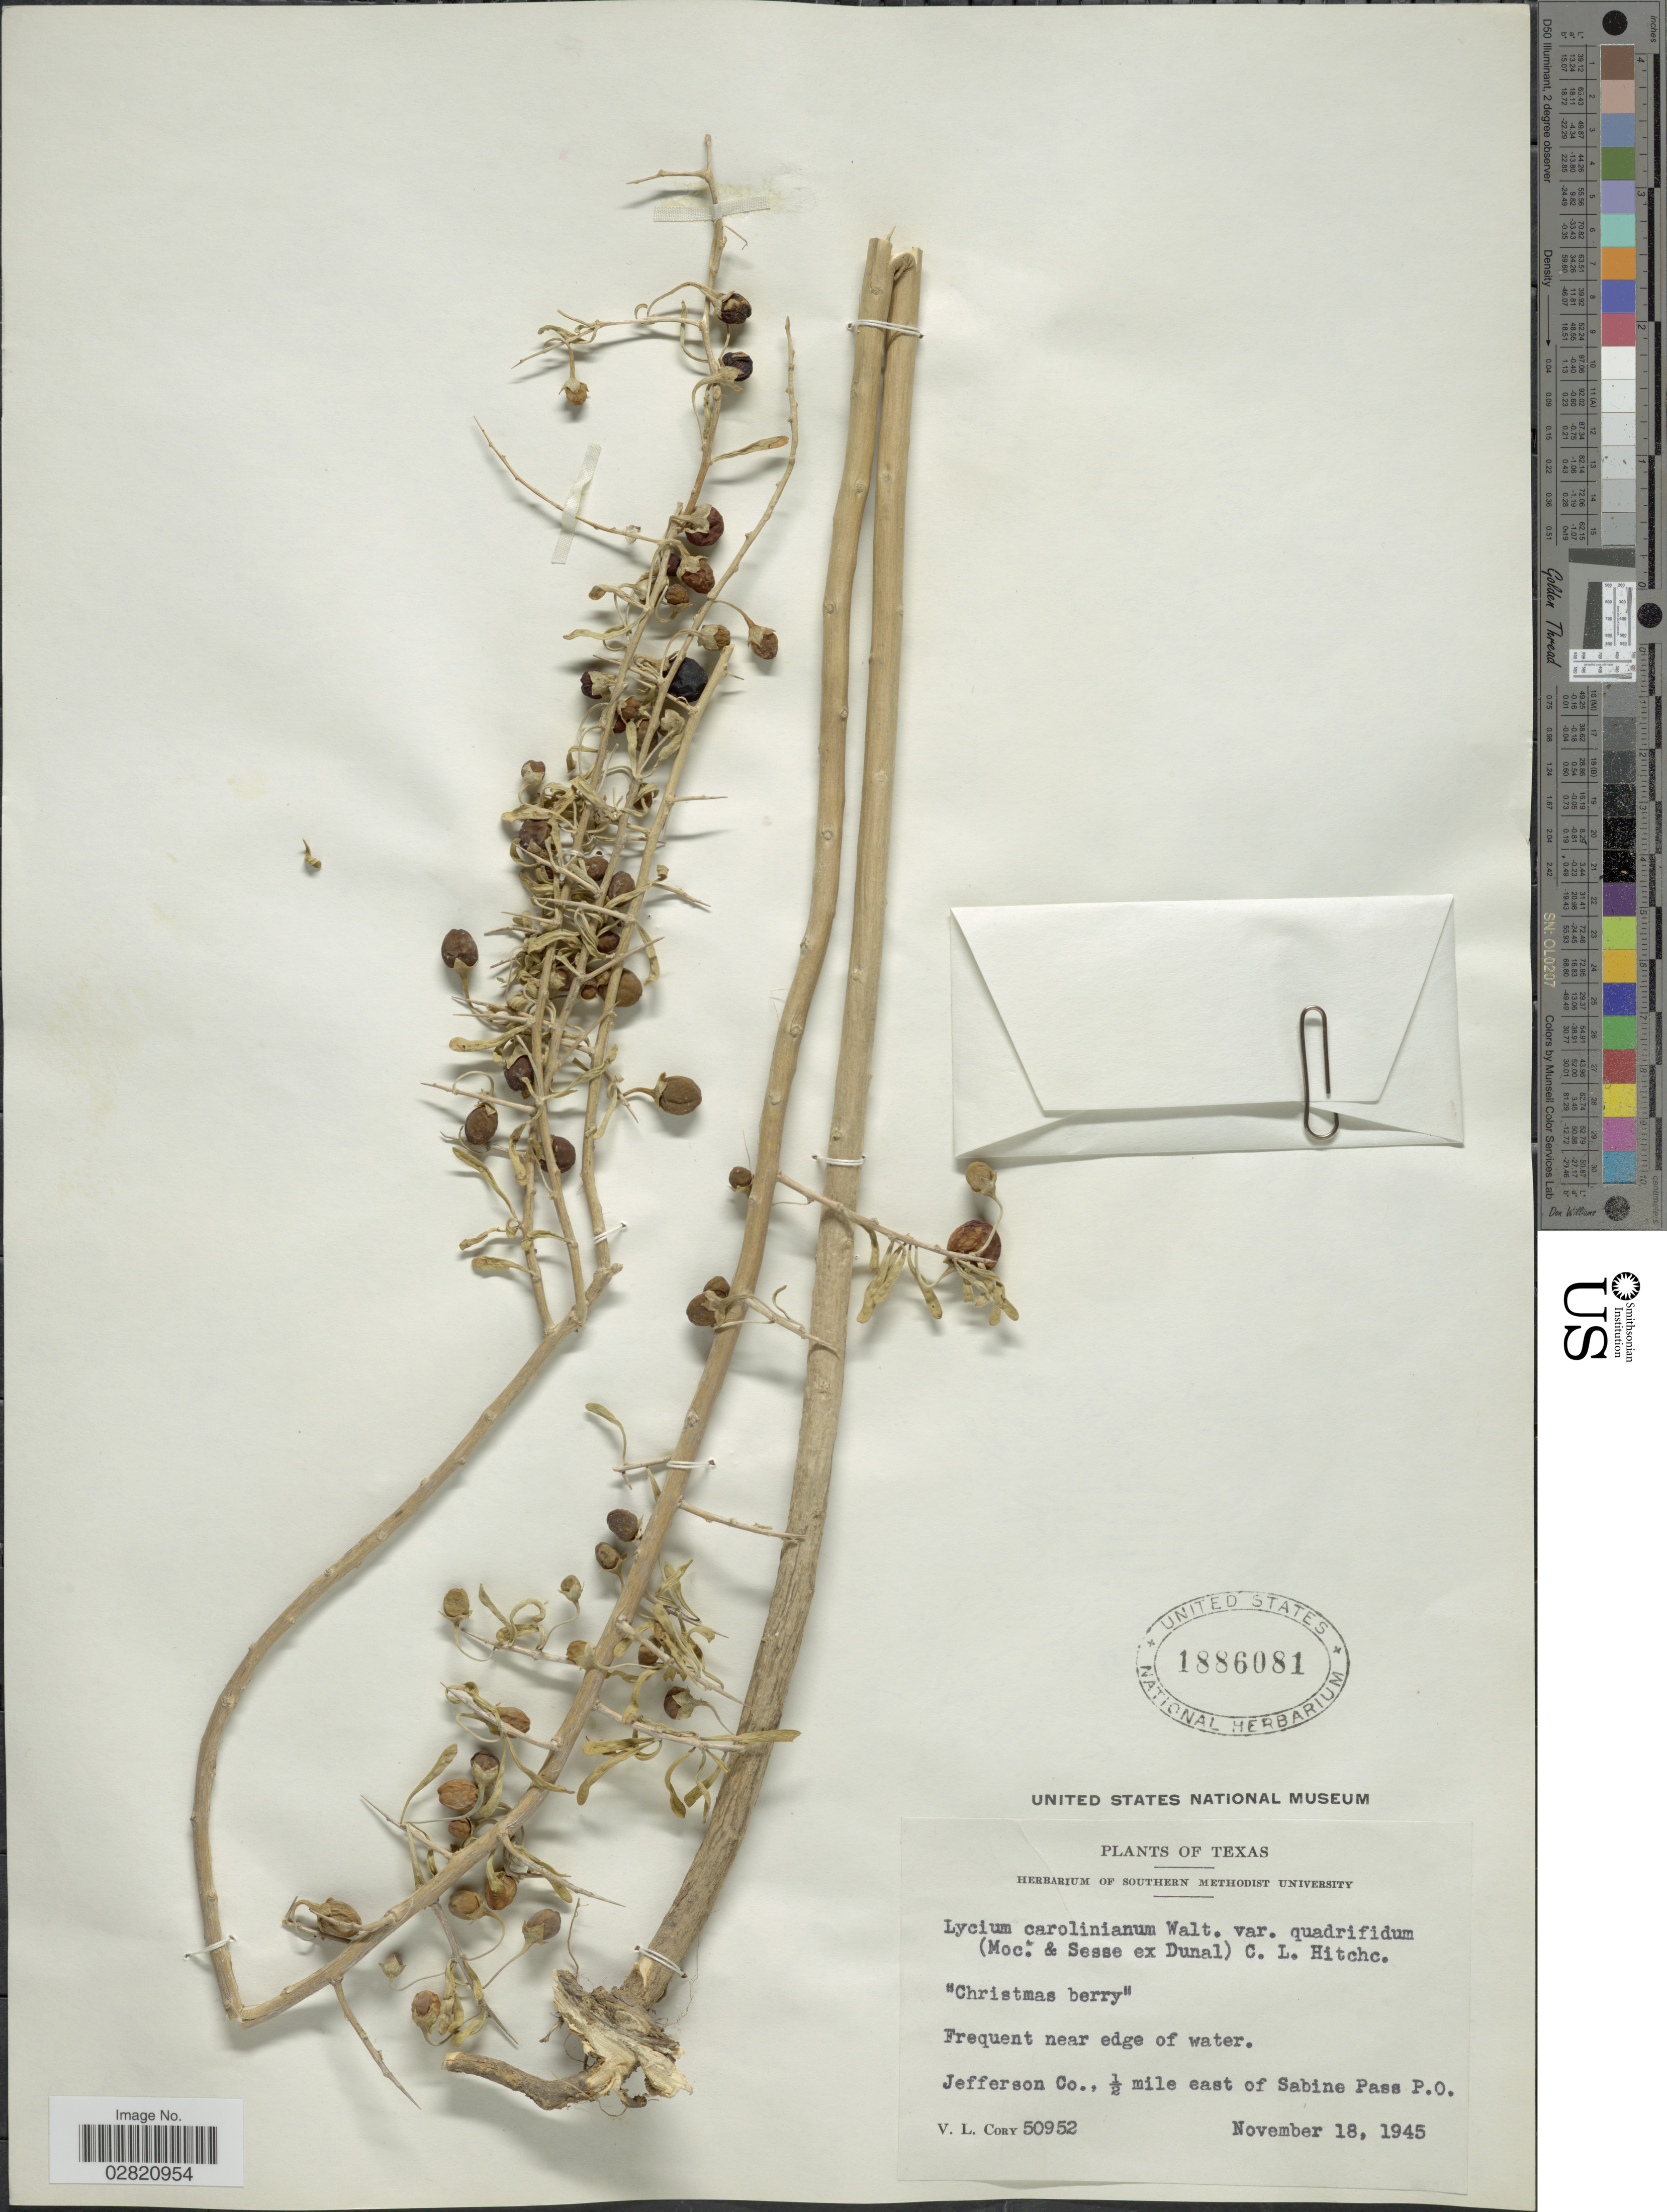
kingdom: Plantae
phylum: Tracheophyta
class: Magnoliopsida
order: Solanales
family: Solanaceae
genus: Lycium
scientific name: Lycium carolinianum var. quadrifidum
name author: Walter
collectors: V. Cory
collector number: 50952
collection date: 1945-11-18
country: United States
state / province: Texas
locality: Jefferson Co., ½ mile east of Sabine Pass P. O.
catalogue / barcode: US 1886081